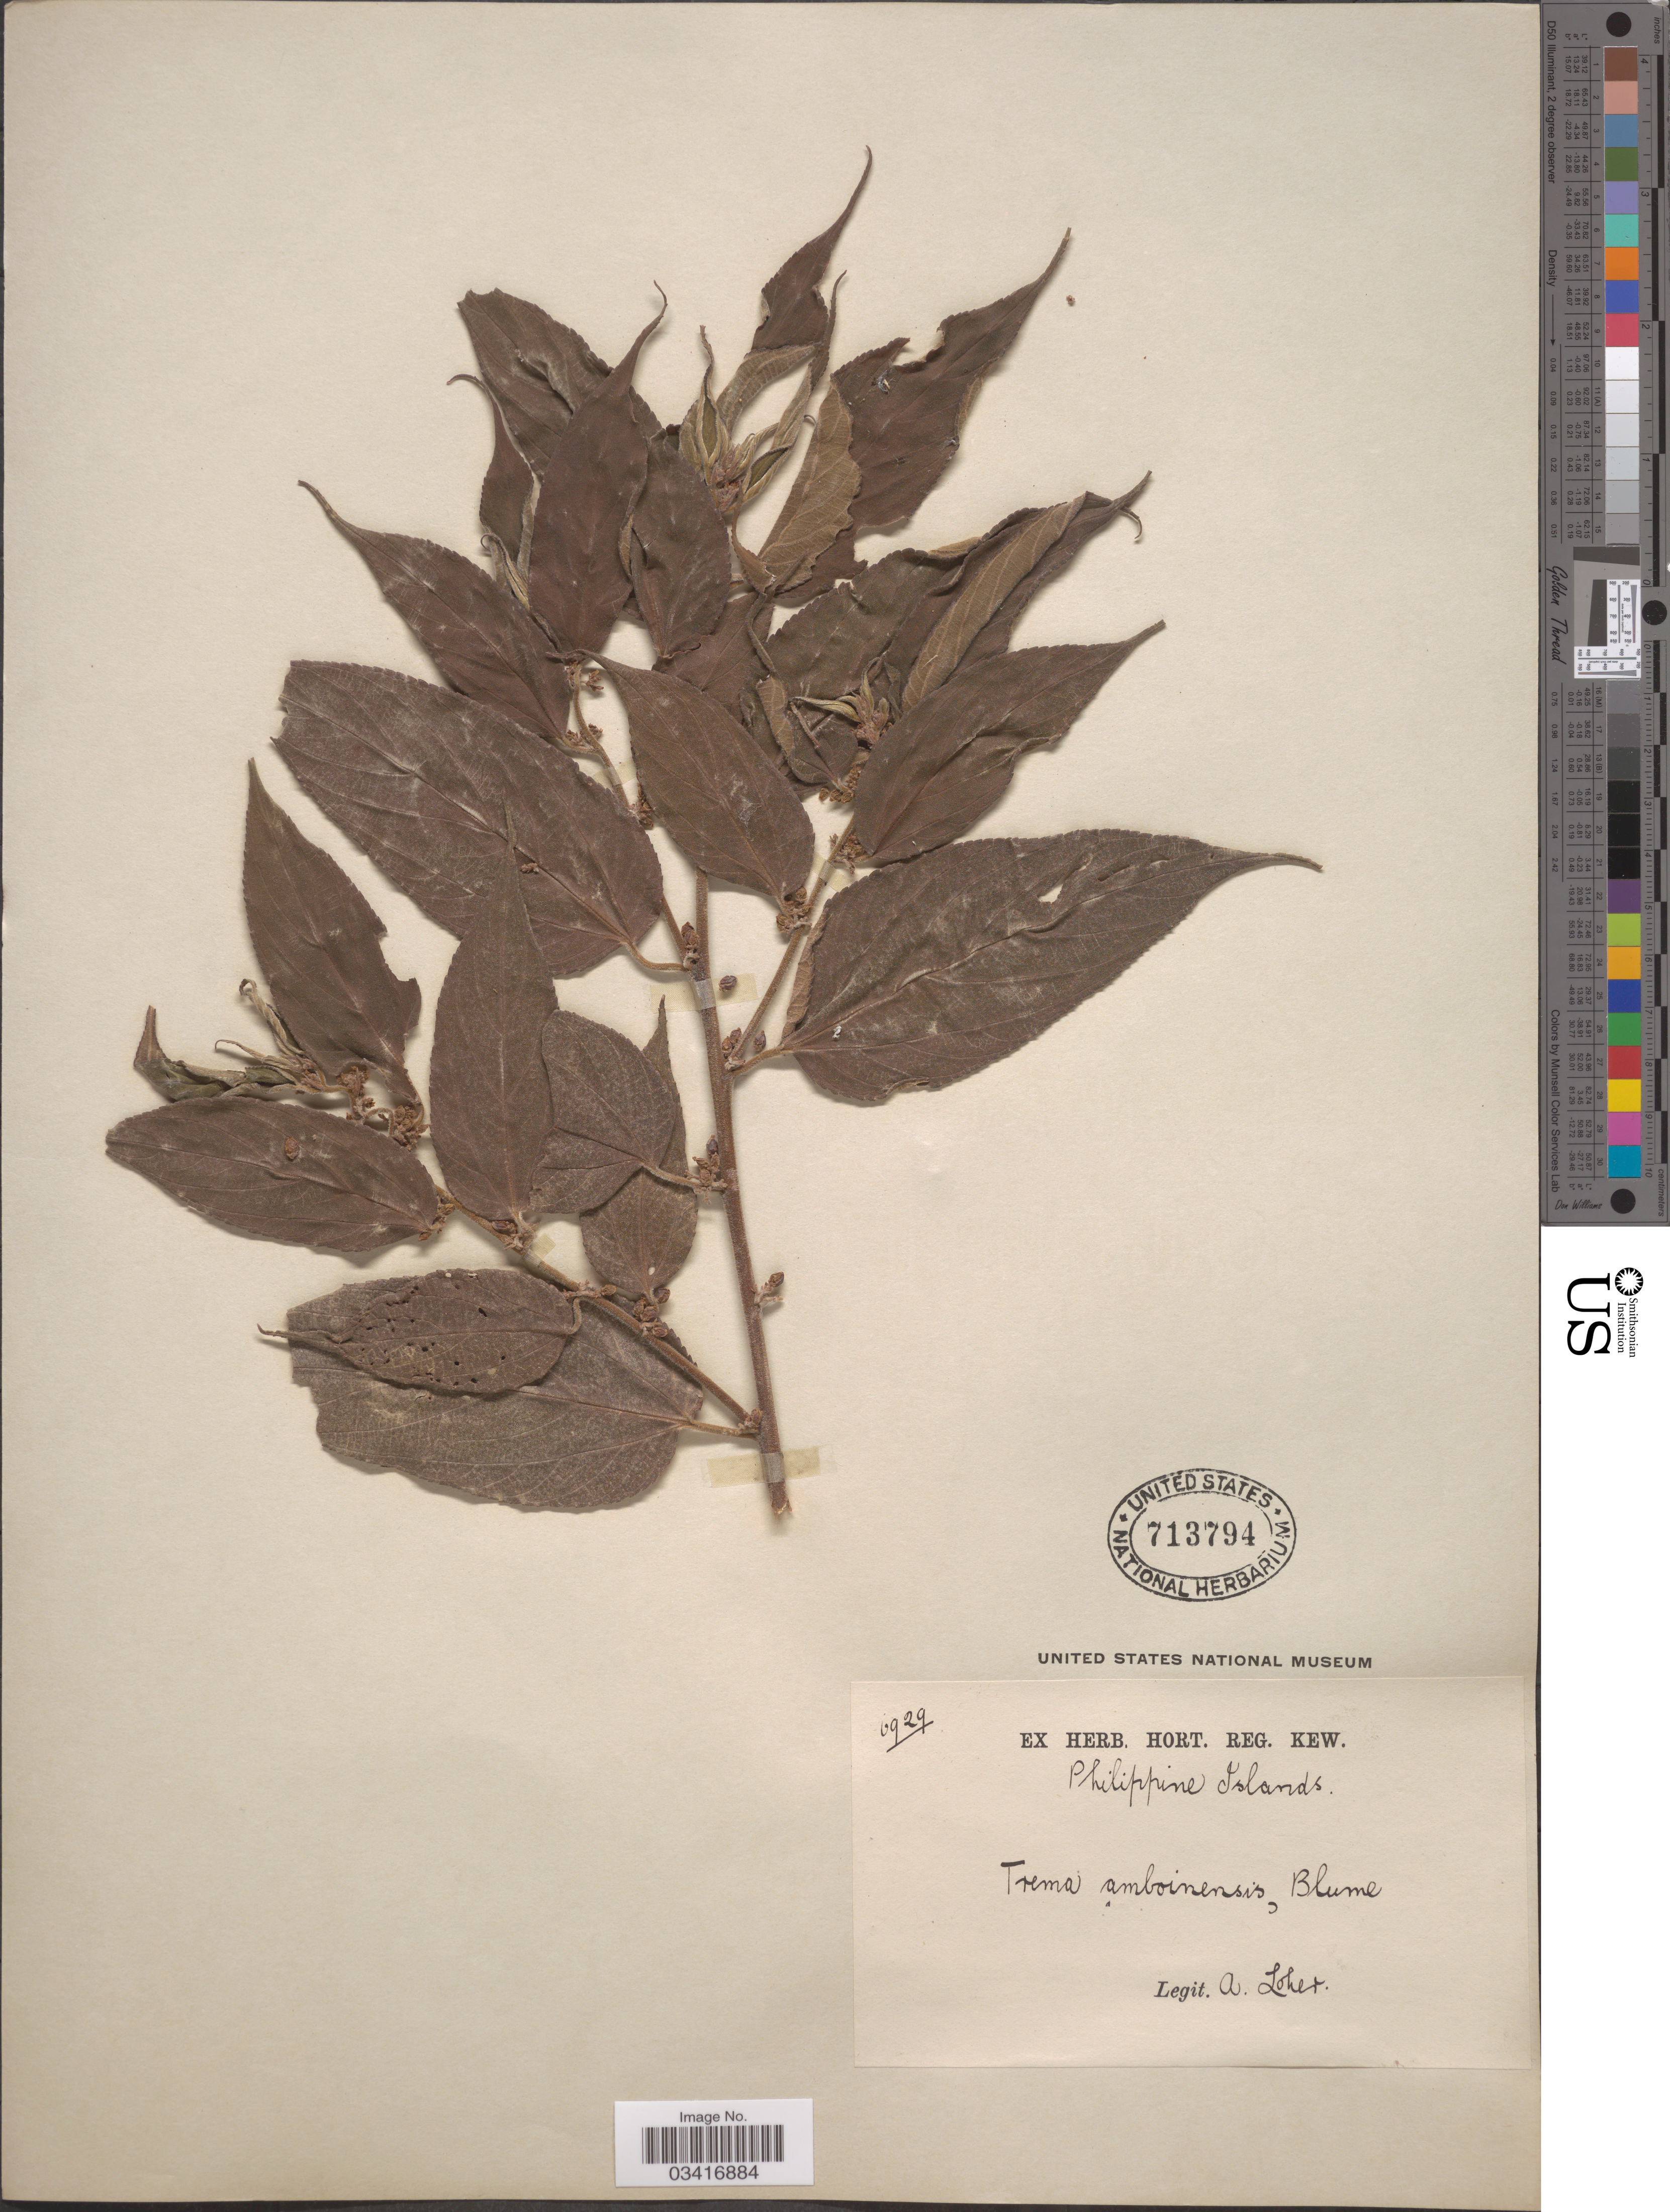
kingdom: Plantae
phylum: Tracheophyta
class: Magnoliopsida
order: Rosales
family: Cannabaceae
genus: Trema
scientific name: Trema amboinense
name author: (Willd.) Blume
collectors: A. Loher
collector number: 6929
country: Philippines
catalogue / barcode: US 713794